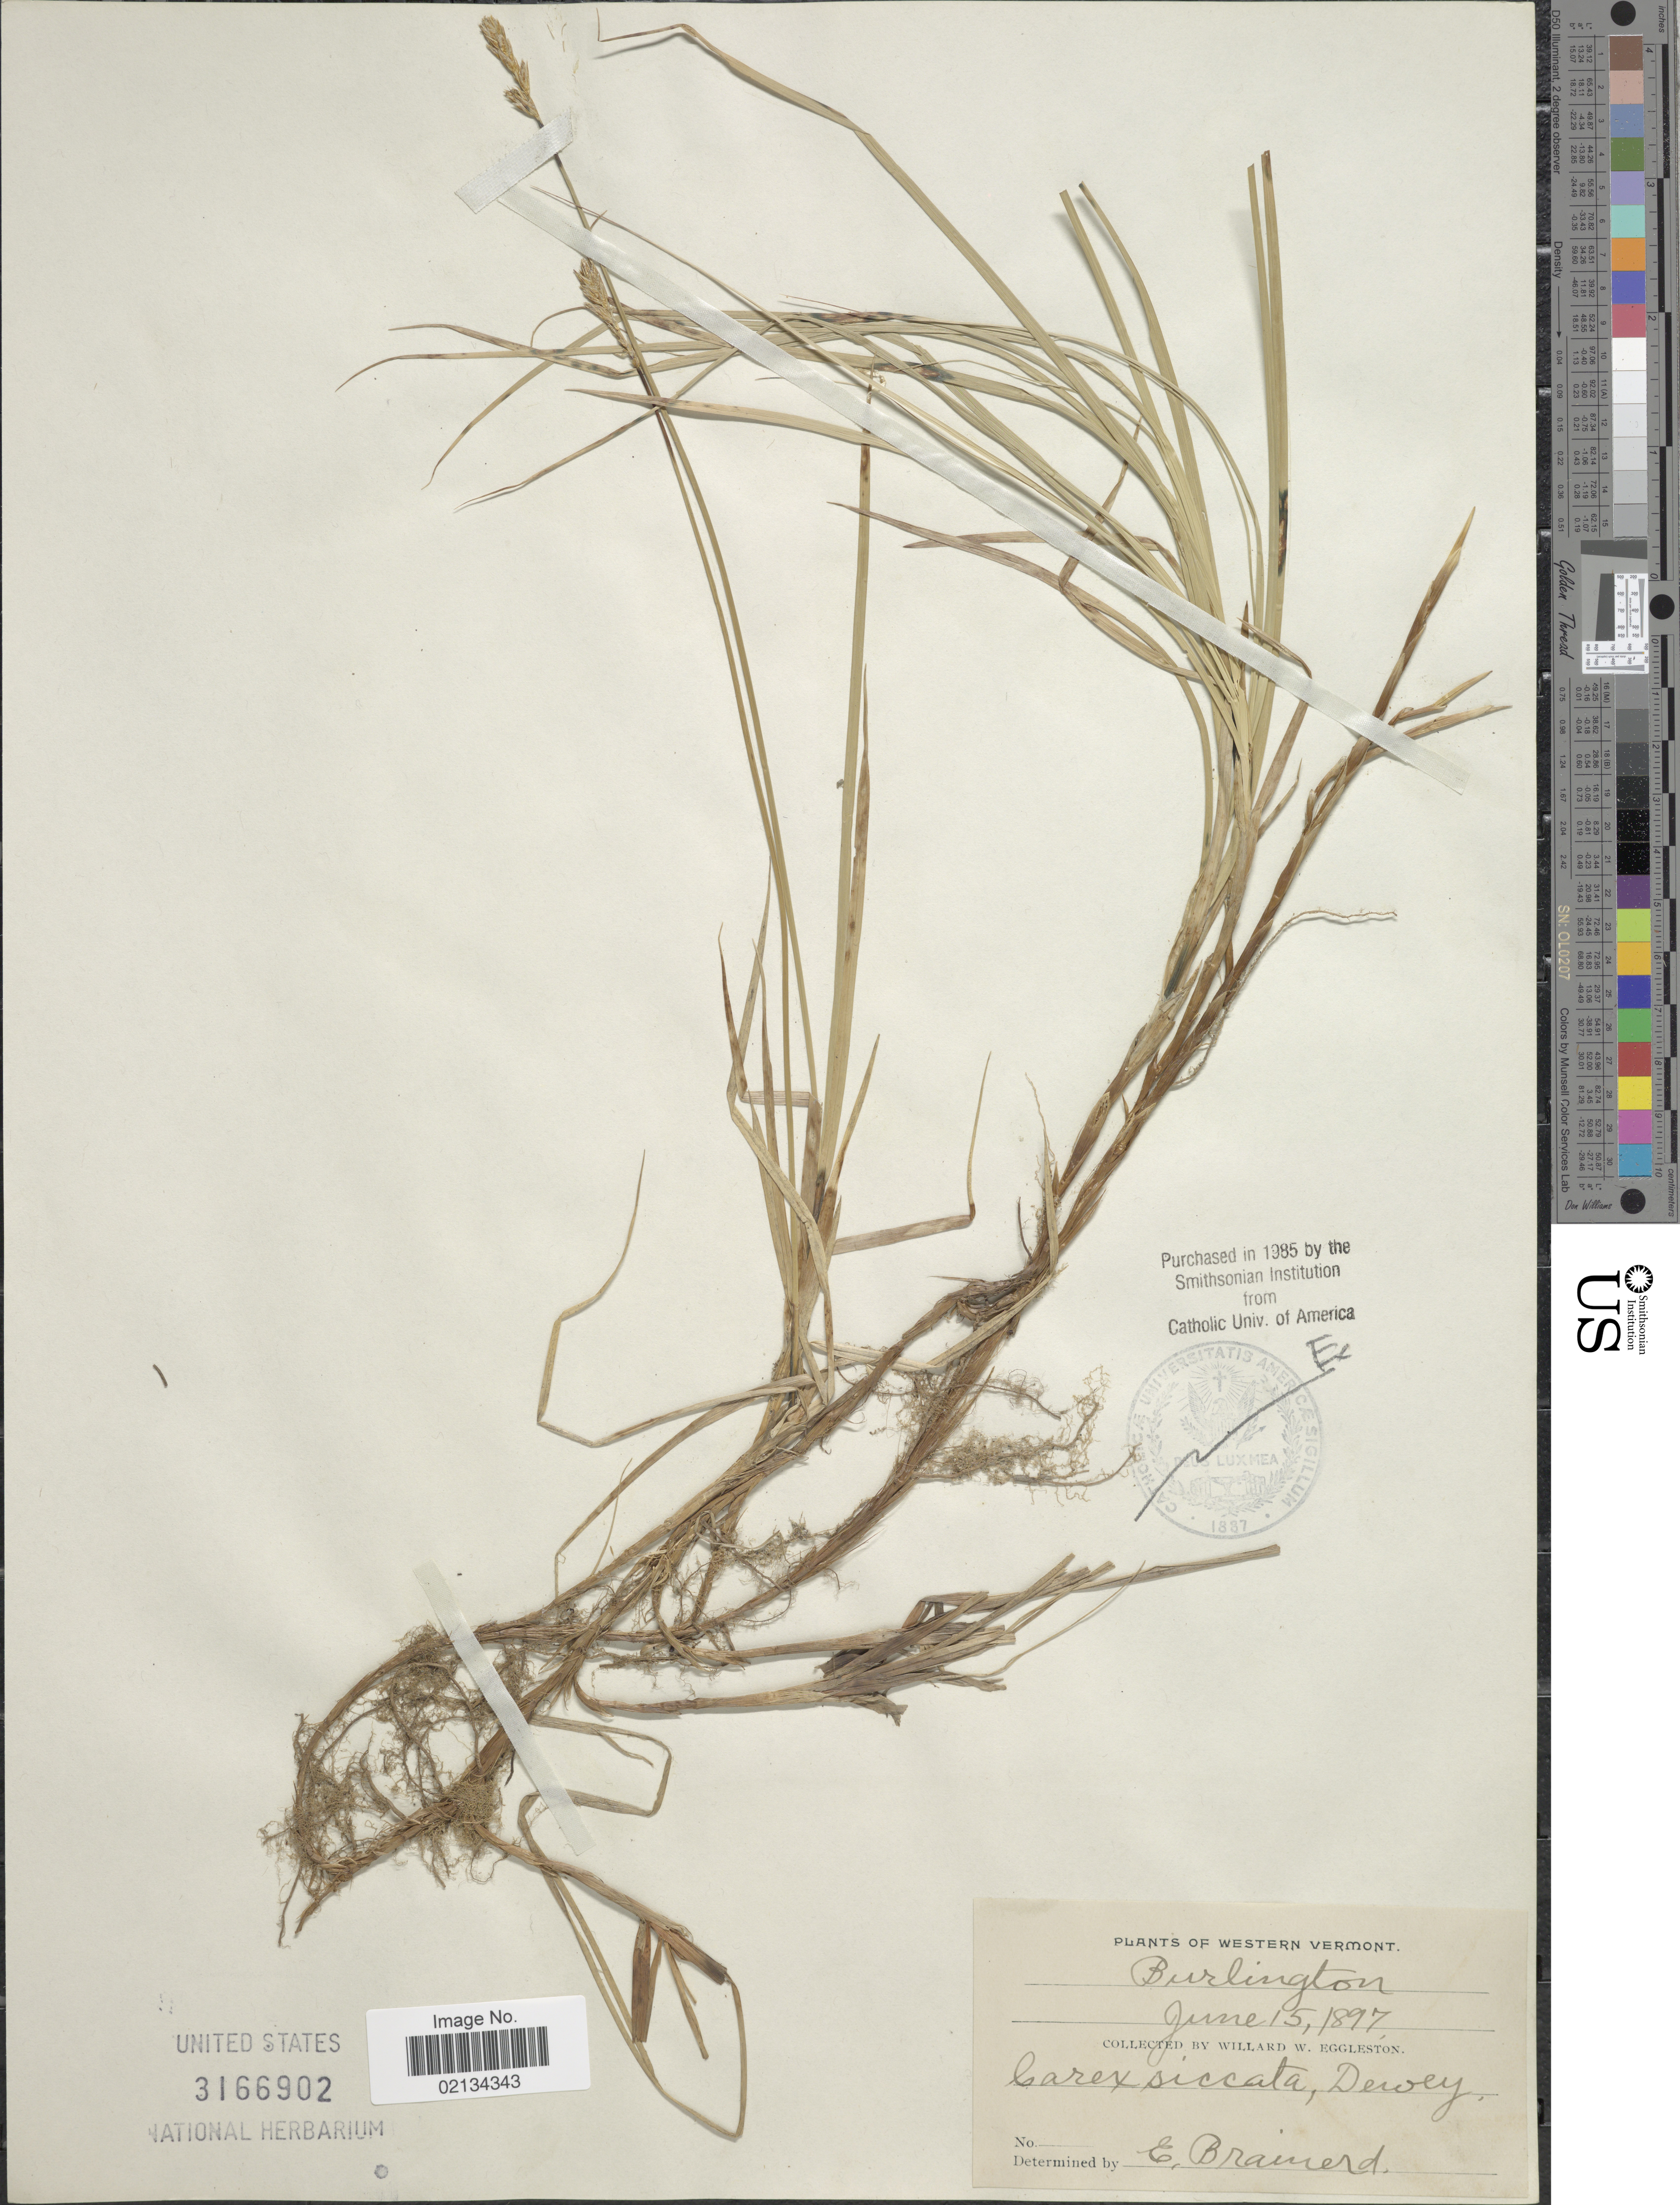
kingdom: Plantae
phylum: Tracheophyta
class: Liliopsida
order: Poales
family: Cyperaceae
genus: Carex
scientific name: Carex siccata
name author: Dewey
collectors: W. W. Eggleston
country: United States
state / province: Vermont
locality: Western Vermont, Burlington.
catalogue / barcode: US 3166902